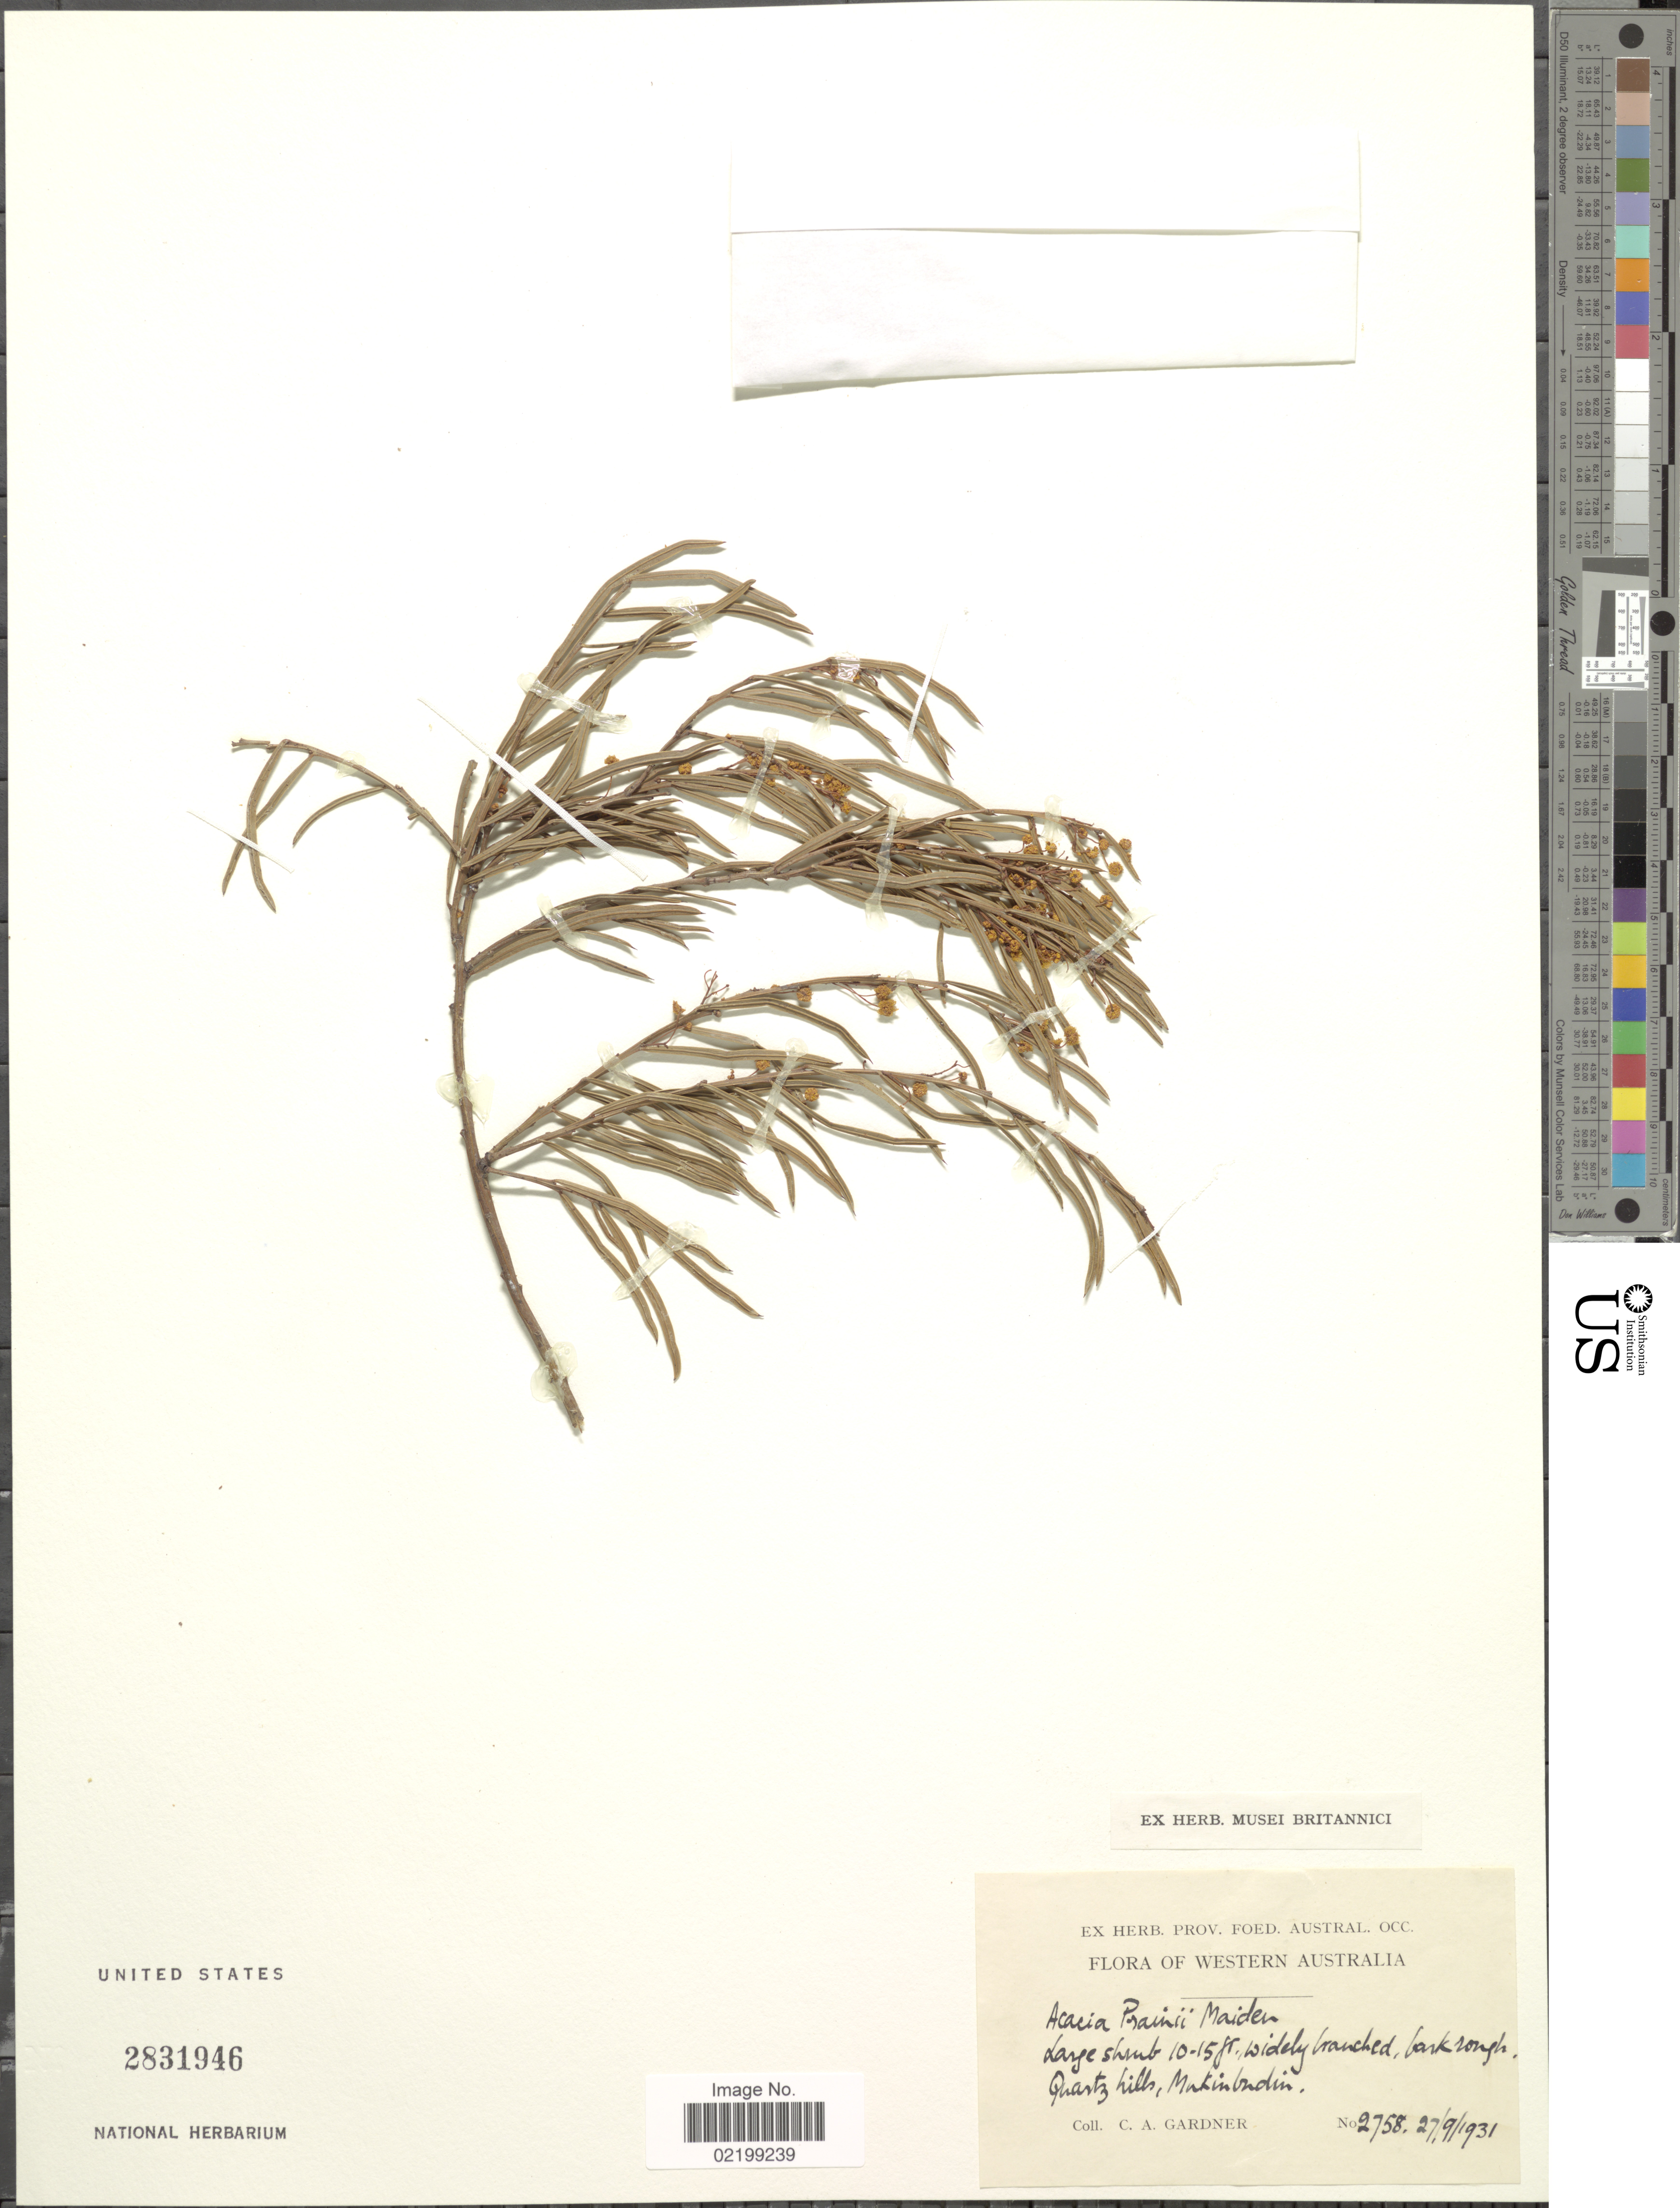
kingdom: Plantae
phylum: Tracheophyta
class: Magnoliopsida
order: Fabales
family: Fabaceae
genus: Acacia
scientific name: Acacia prainii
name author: Maiden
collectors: C. A. Gardner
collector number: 2758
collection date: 1931-09-27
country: Australia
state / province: Western Australia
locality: Quartz hills, Mukinbudin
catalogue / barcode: US 2831946